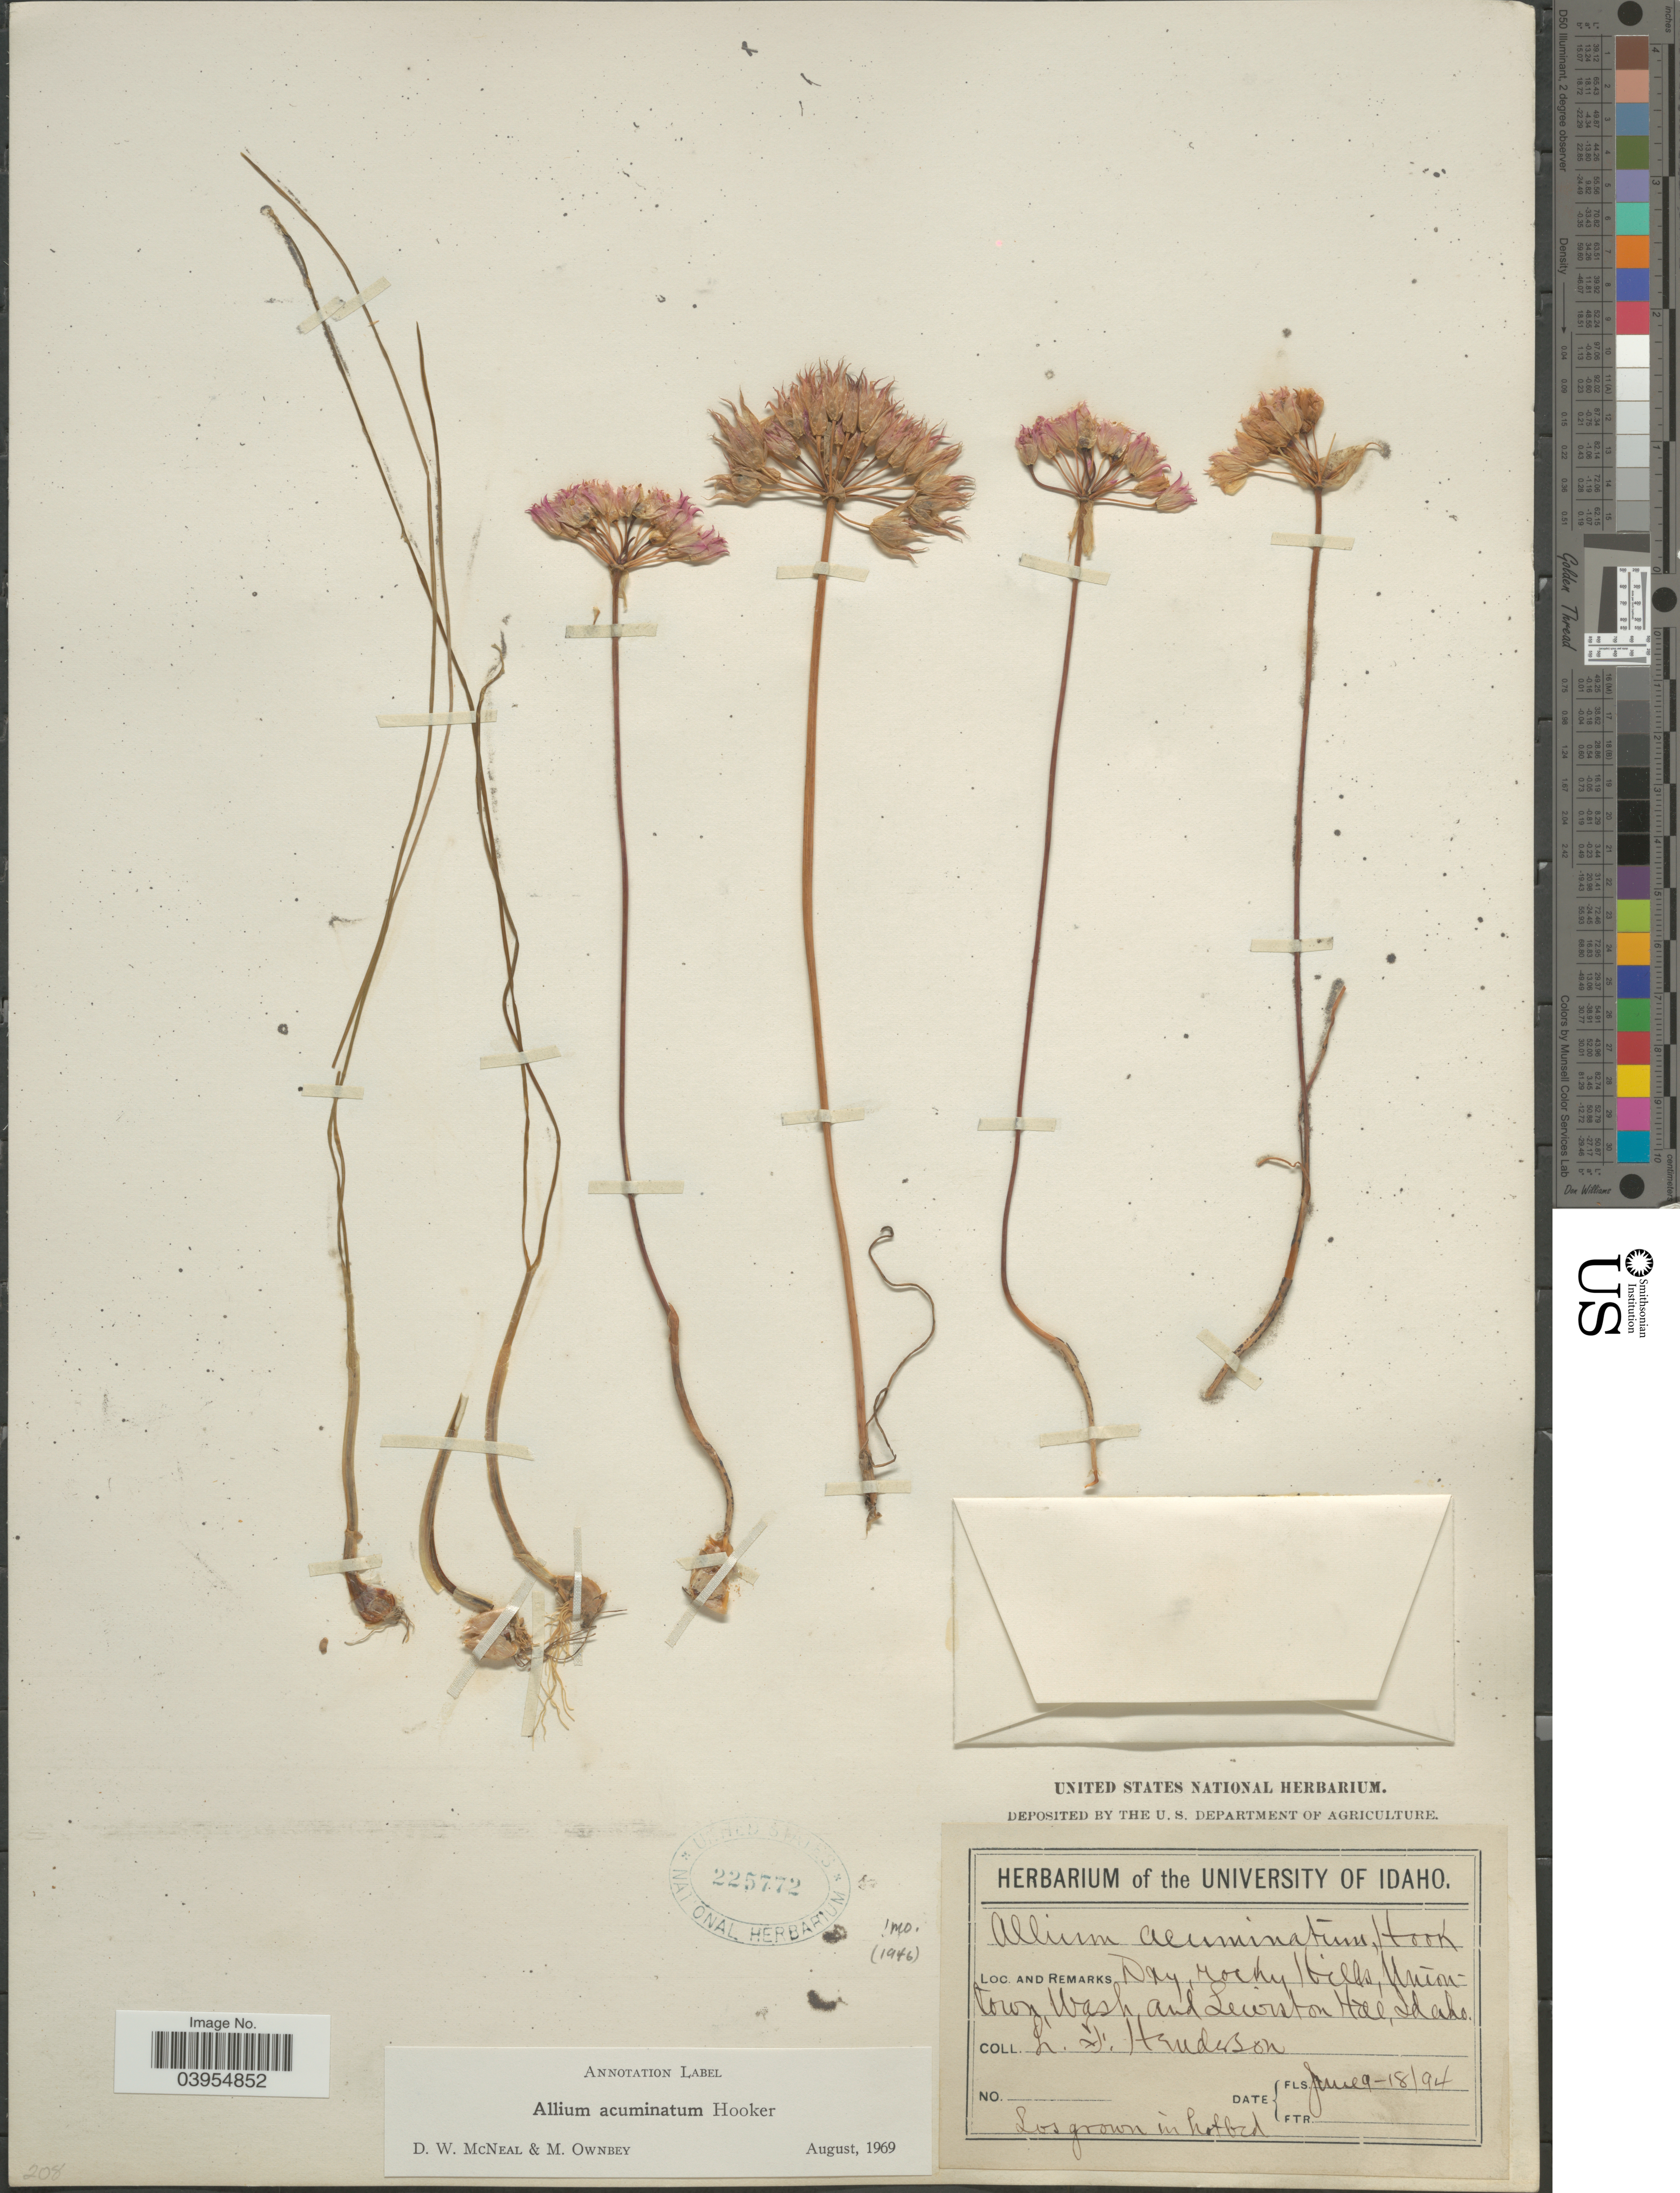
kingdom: Plantae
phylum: Tracheophyta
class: Liliopsida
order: Asparagales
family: Amaryllidaceae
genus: Allium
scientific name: Allium acuminatum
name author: Hook.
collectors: L. Henderson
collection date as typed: Transcribed d/m/y: 9/6/94 to 18/6/94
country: United States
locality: Dry, rocky Hills Union town, Wash and Lewiston Hill, Idaho.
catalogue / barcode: US 225772